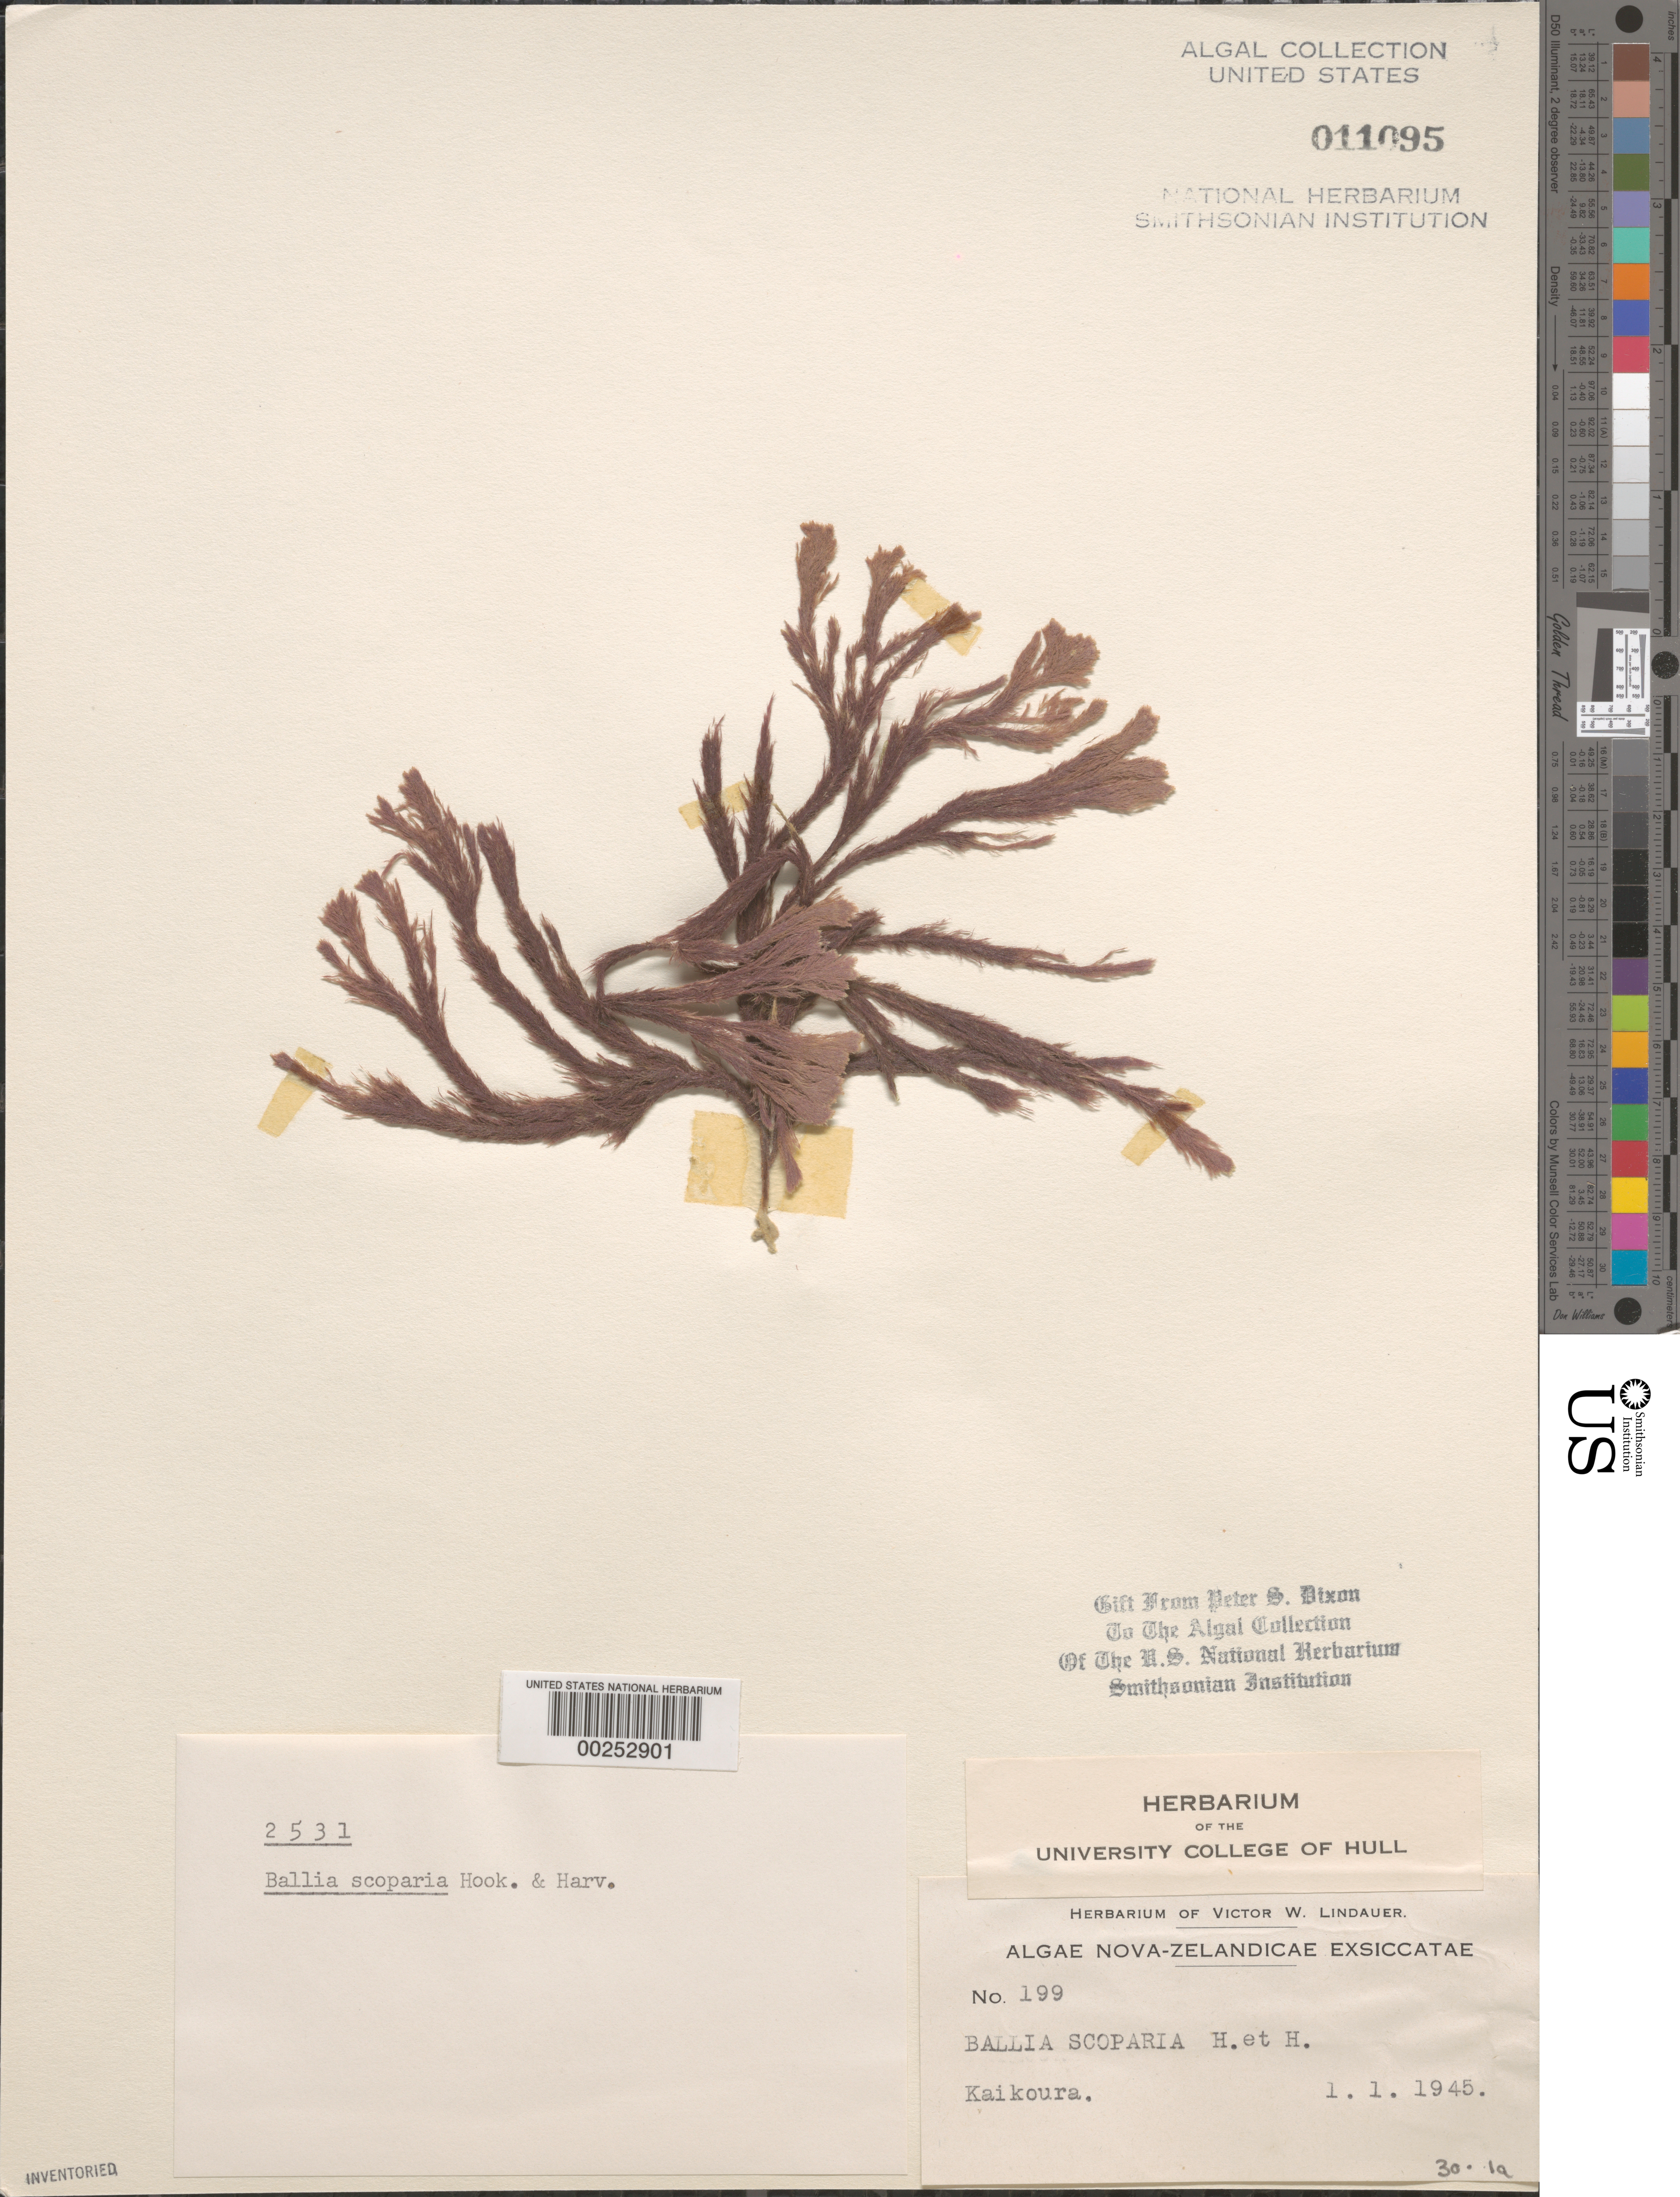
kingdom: Plantae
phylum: Rhodophyta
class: Florideophyceae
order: Palmariales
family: Rhodothamniellaceae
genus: Camontagnea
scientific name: Camontagnea oxyclada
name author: (Mont.) Pujals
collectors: V. Lindauer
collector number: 199 & PSD 2531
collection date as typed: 01 Jan 1945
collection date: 1945-01-01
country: New Zealand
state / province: Canterbury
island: South Island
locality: Kaikoura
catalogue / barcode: US 11095